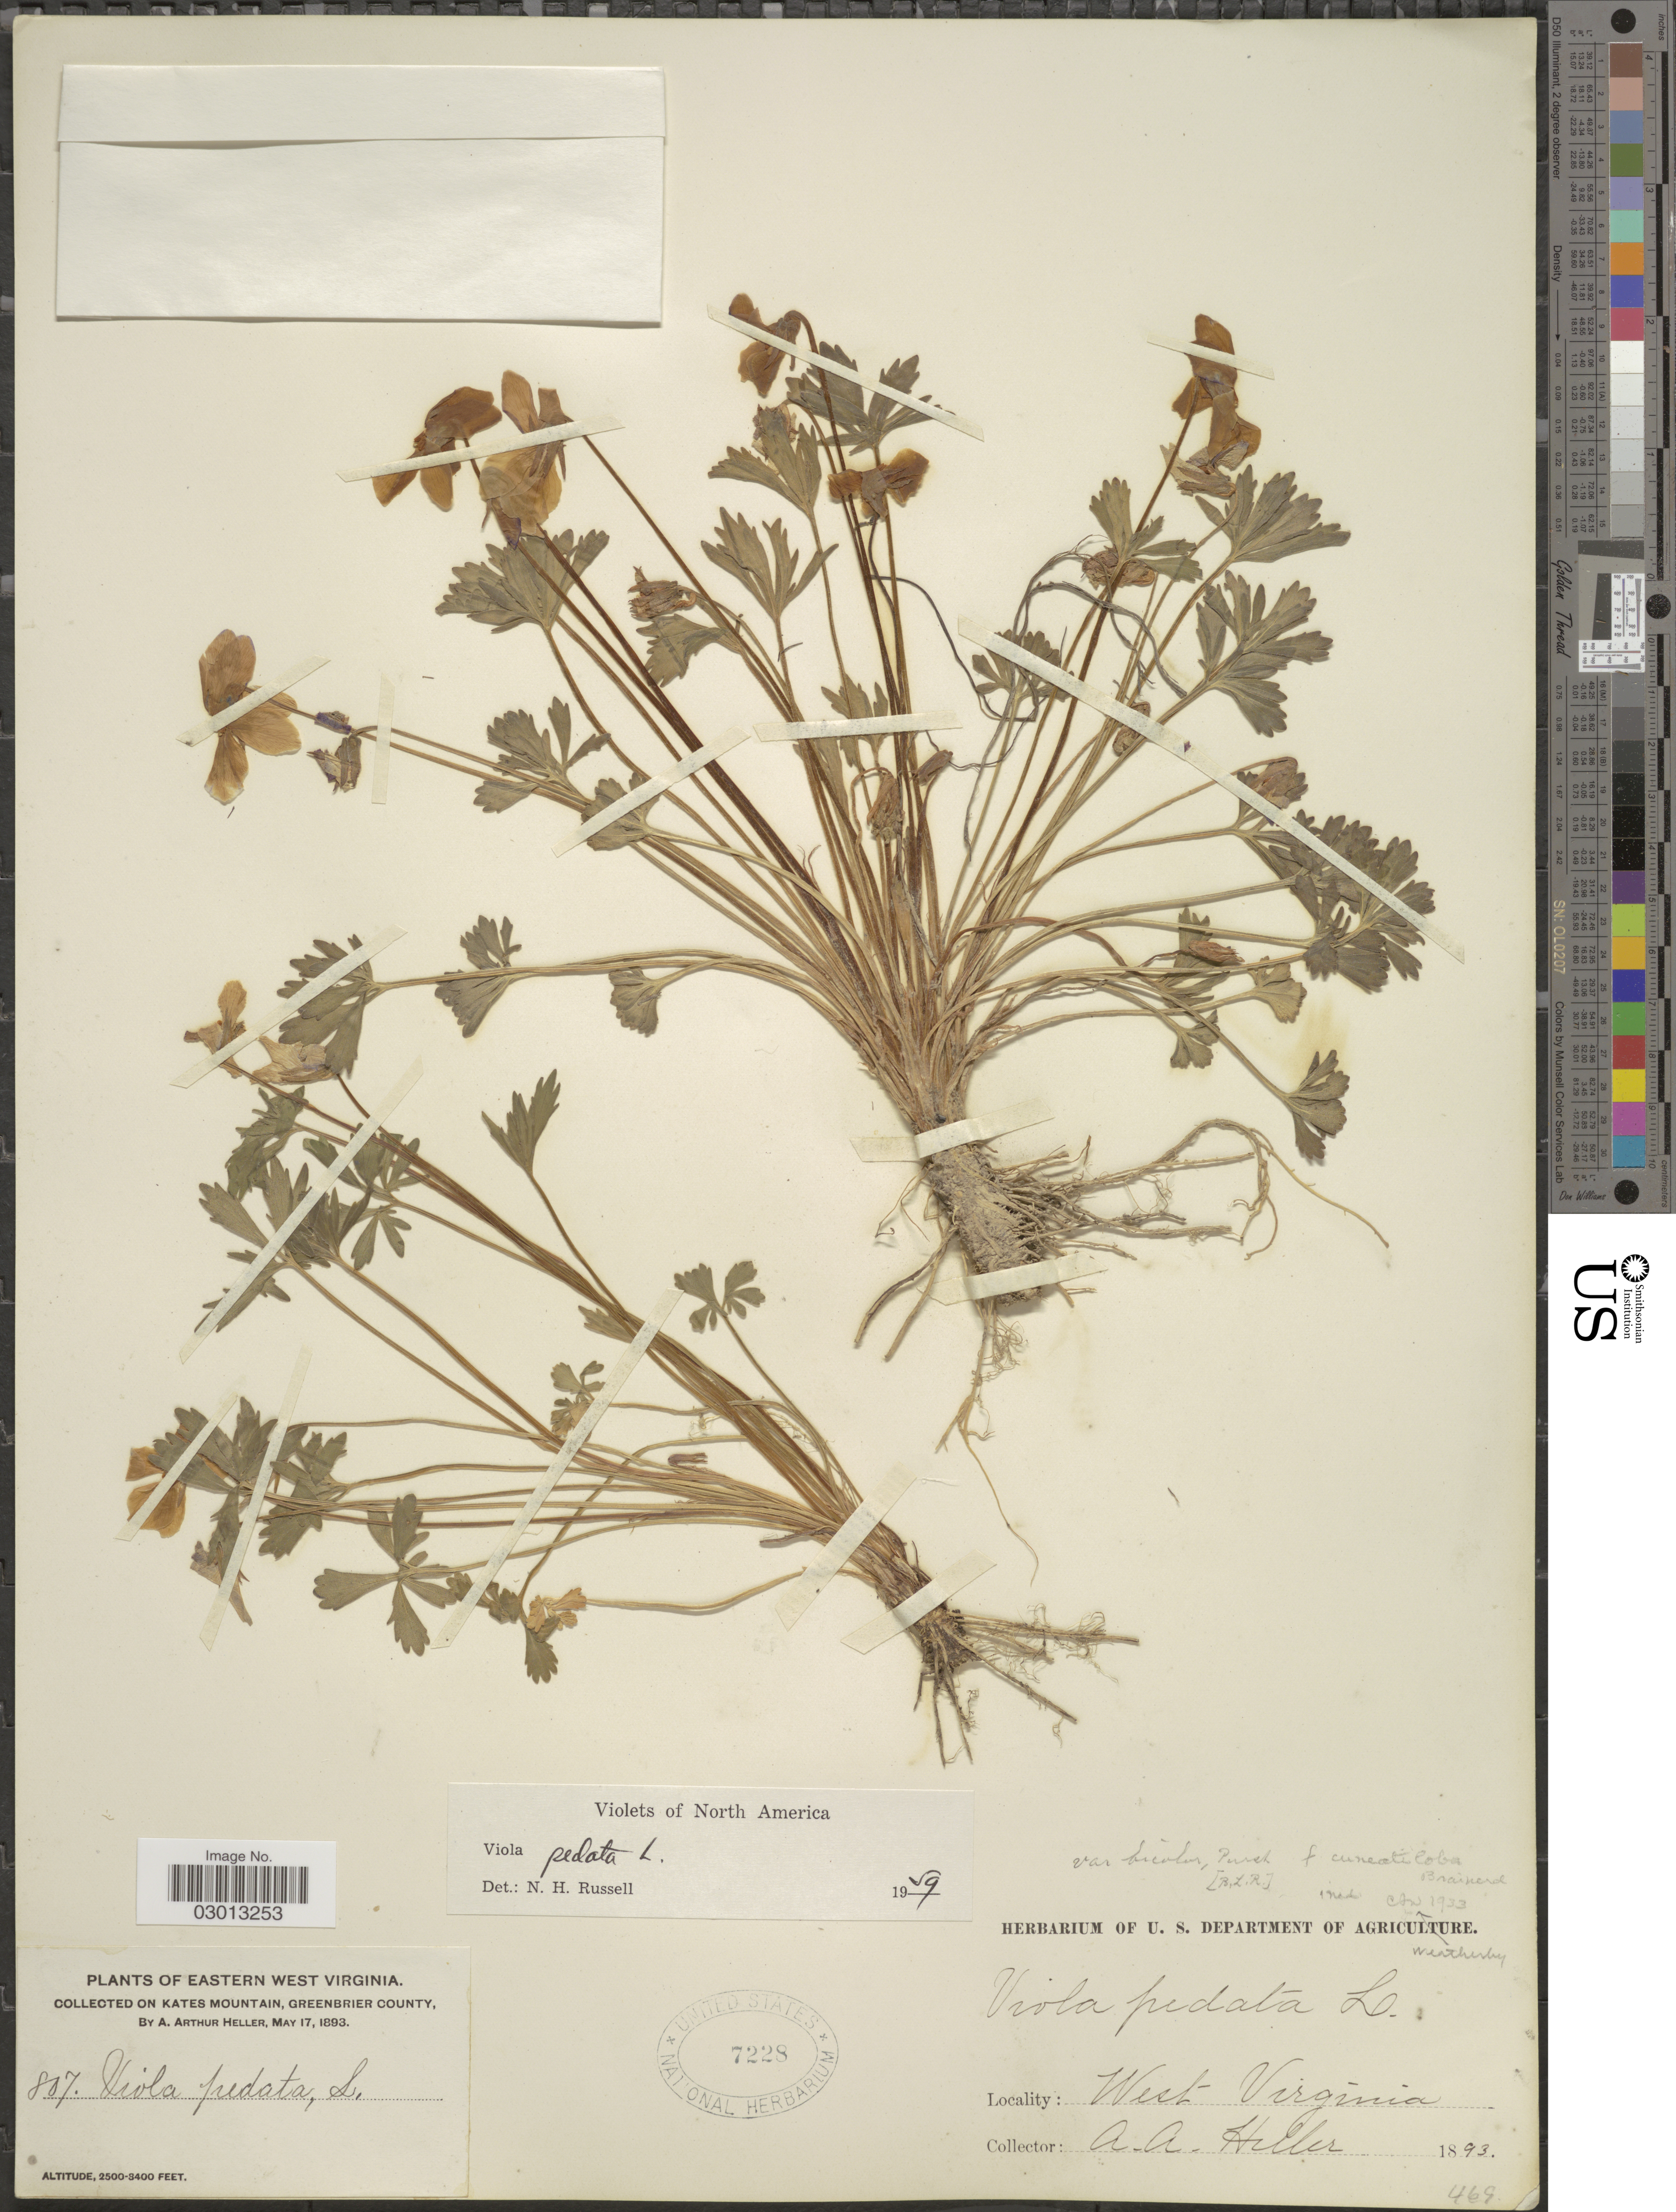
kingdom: Plantae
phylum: Tracheophyta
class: Magnoliopsida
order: Malpighiales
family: Violaceae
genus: Viola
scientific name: Viola pedata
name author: L.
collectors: A. A. Heller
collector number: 807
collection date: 1893-05-17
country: United States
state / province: West Virginia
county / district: Greenbrier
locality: Eastern West Virginia. On Kates Mountain, Greenbrier County.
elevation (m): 762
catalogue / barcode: US 7228